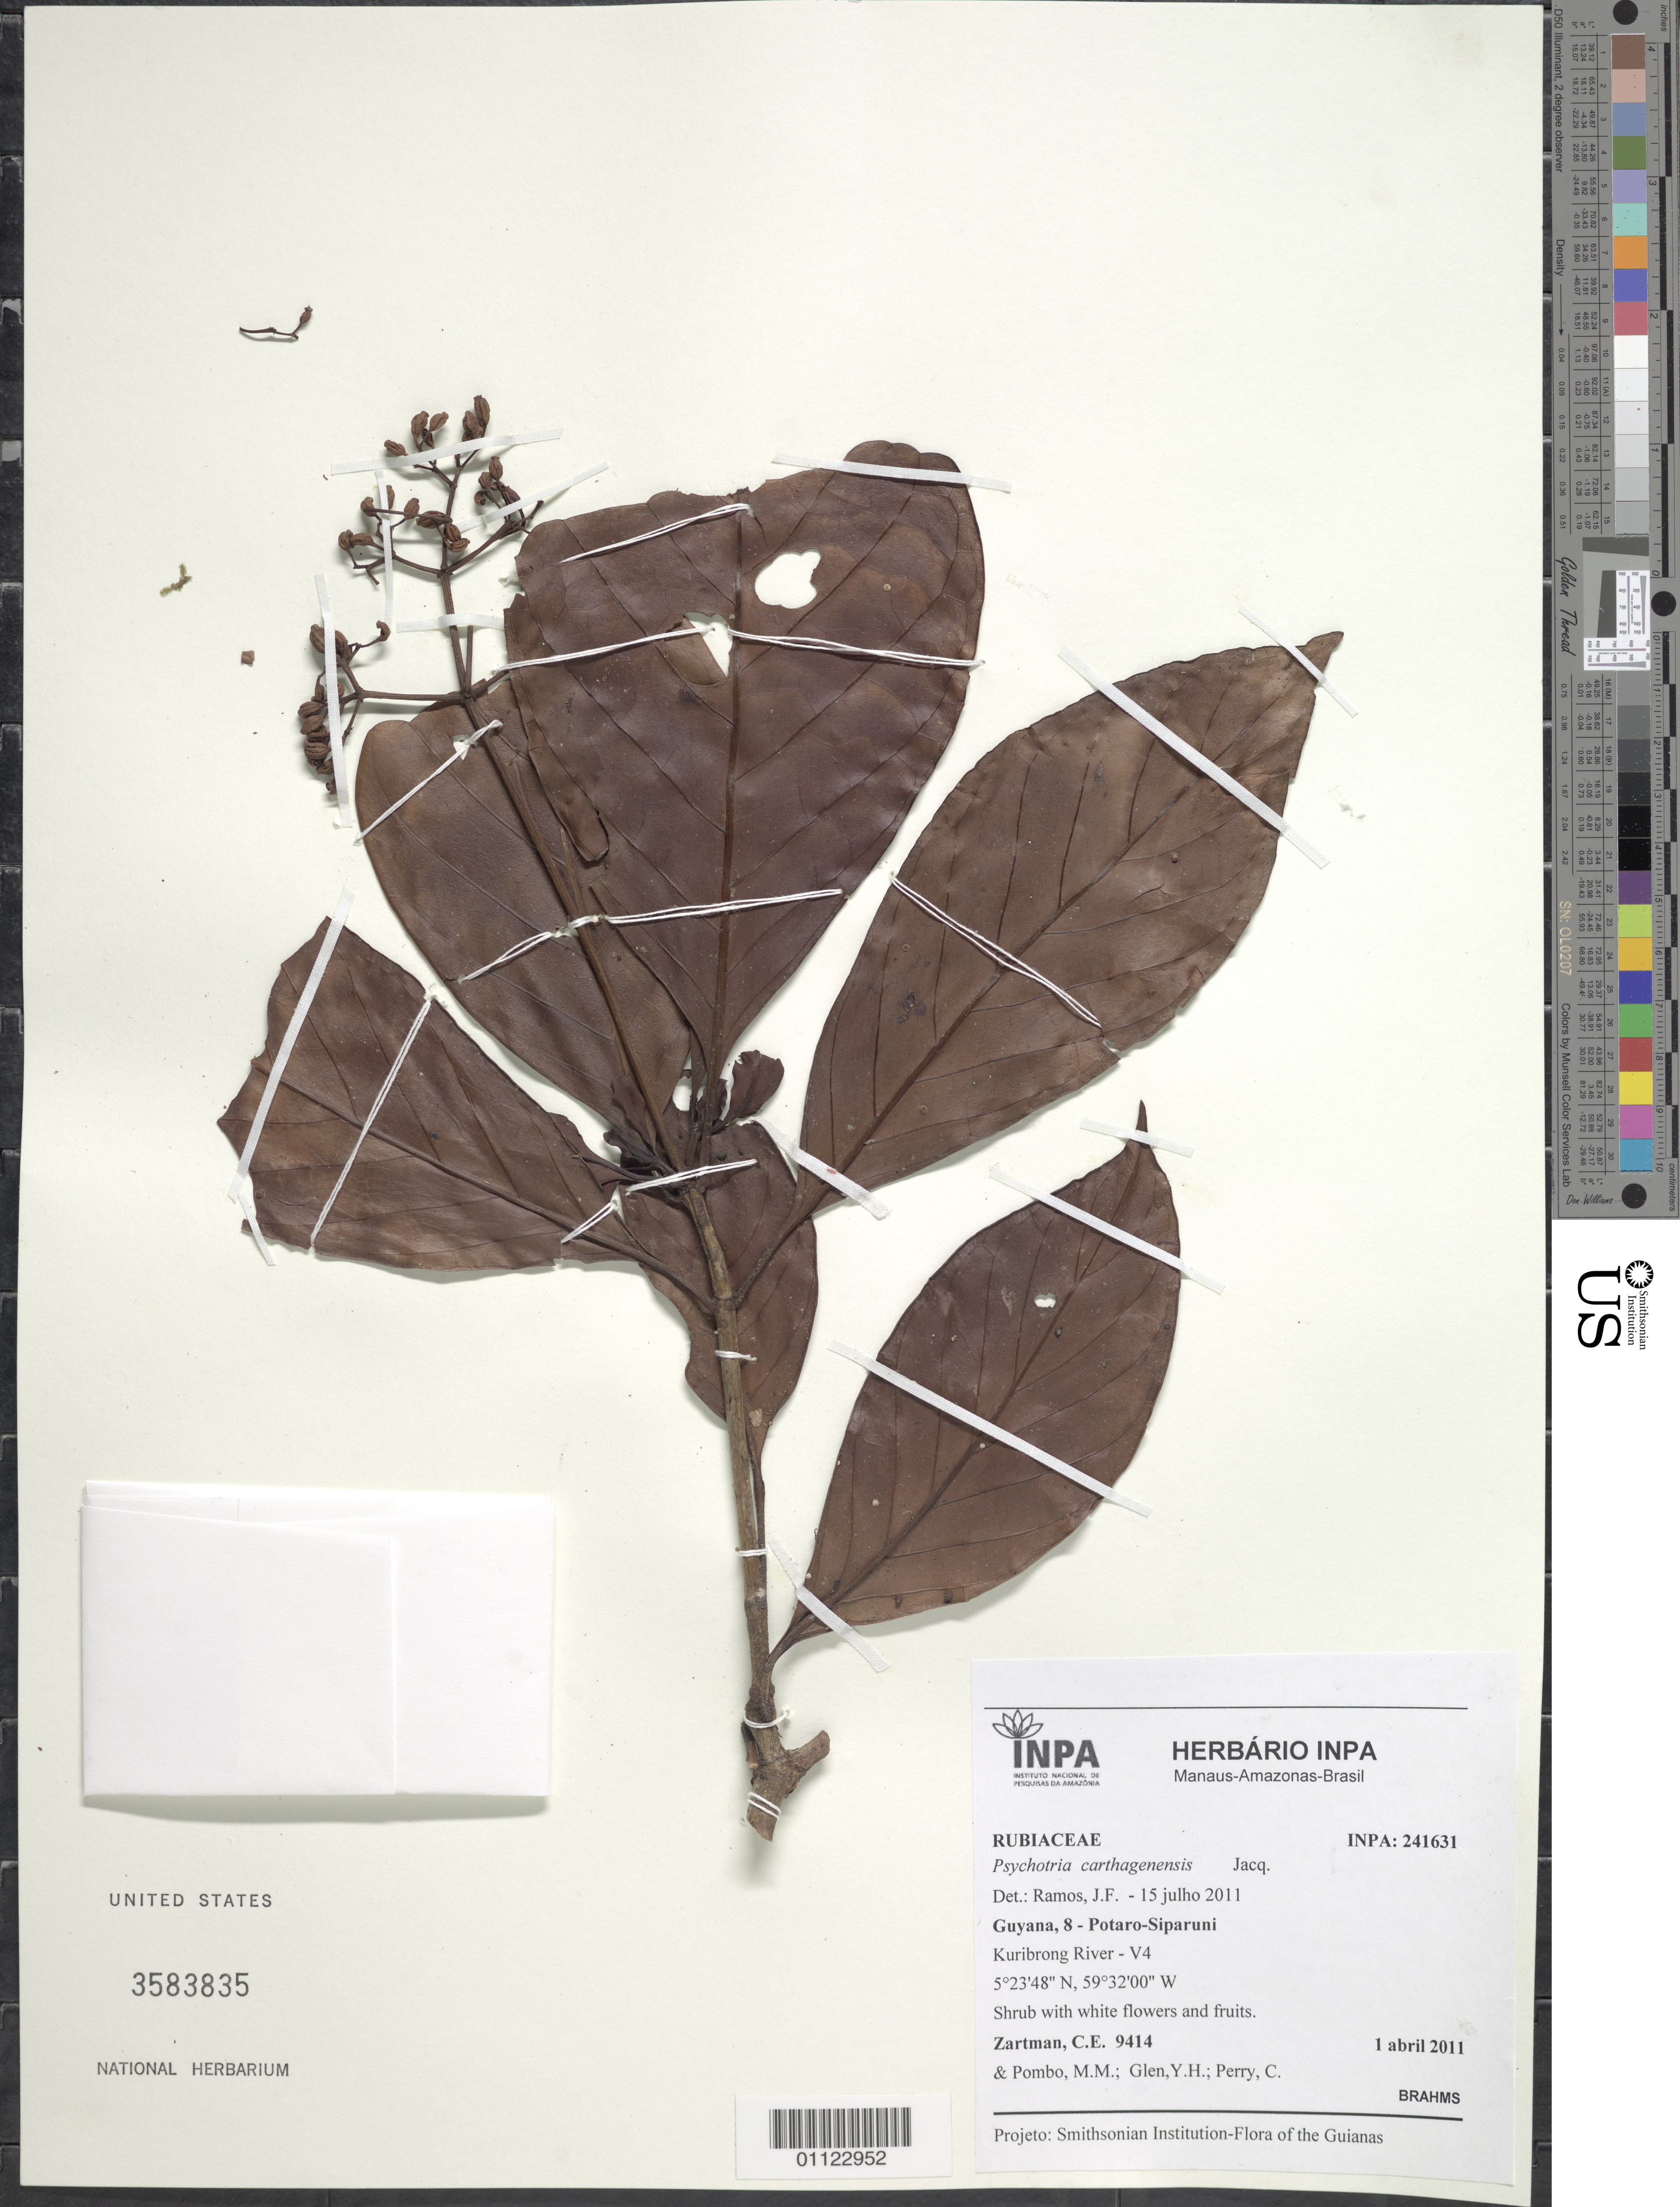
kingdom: Plantae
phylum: Tracheophyta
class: Magnoliopsida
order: Gentianales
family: Rubiaceae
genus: Psychotria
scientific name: Psychotria carthagenensis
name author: Jacq.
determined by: Ramos, J. F.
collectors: C. Zartman, M. Pombo & C. Perry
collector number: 9414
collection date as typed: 1-Apr-11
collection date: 1911-04-01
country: Guyana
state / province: Potaro-Siparuni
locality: Kuribrong River - V4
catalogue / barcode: US 3583835